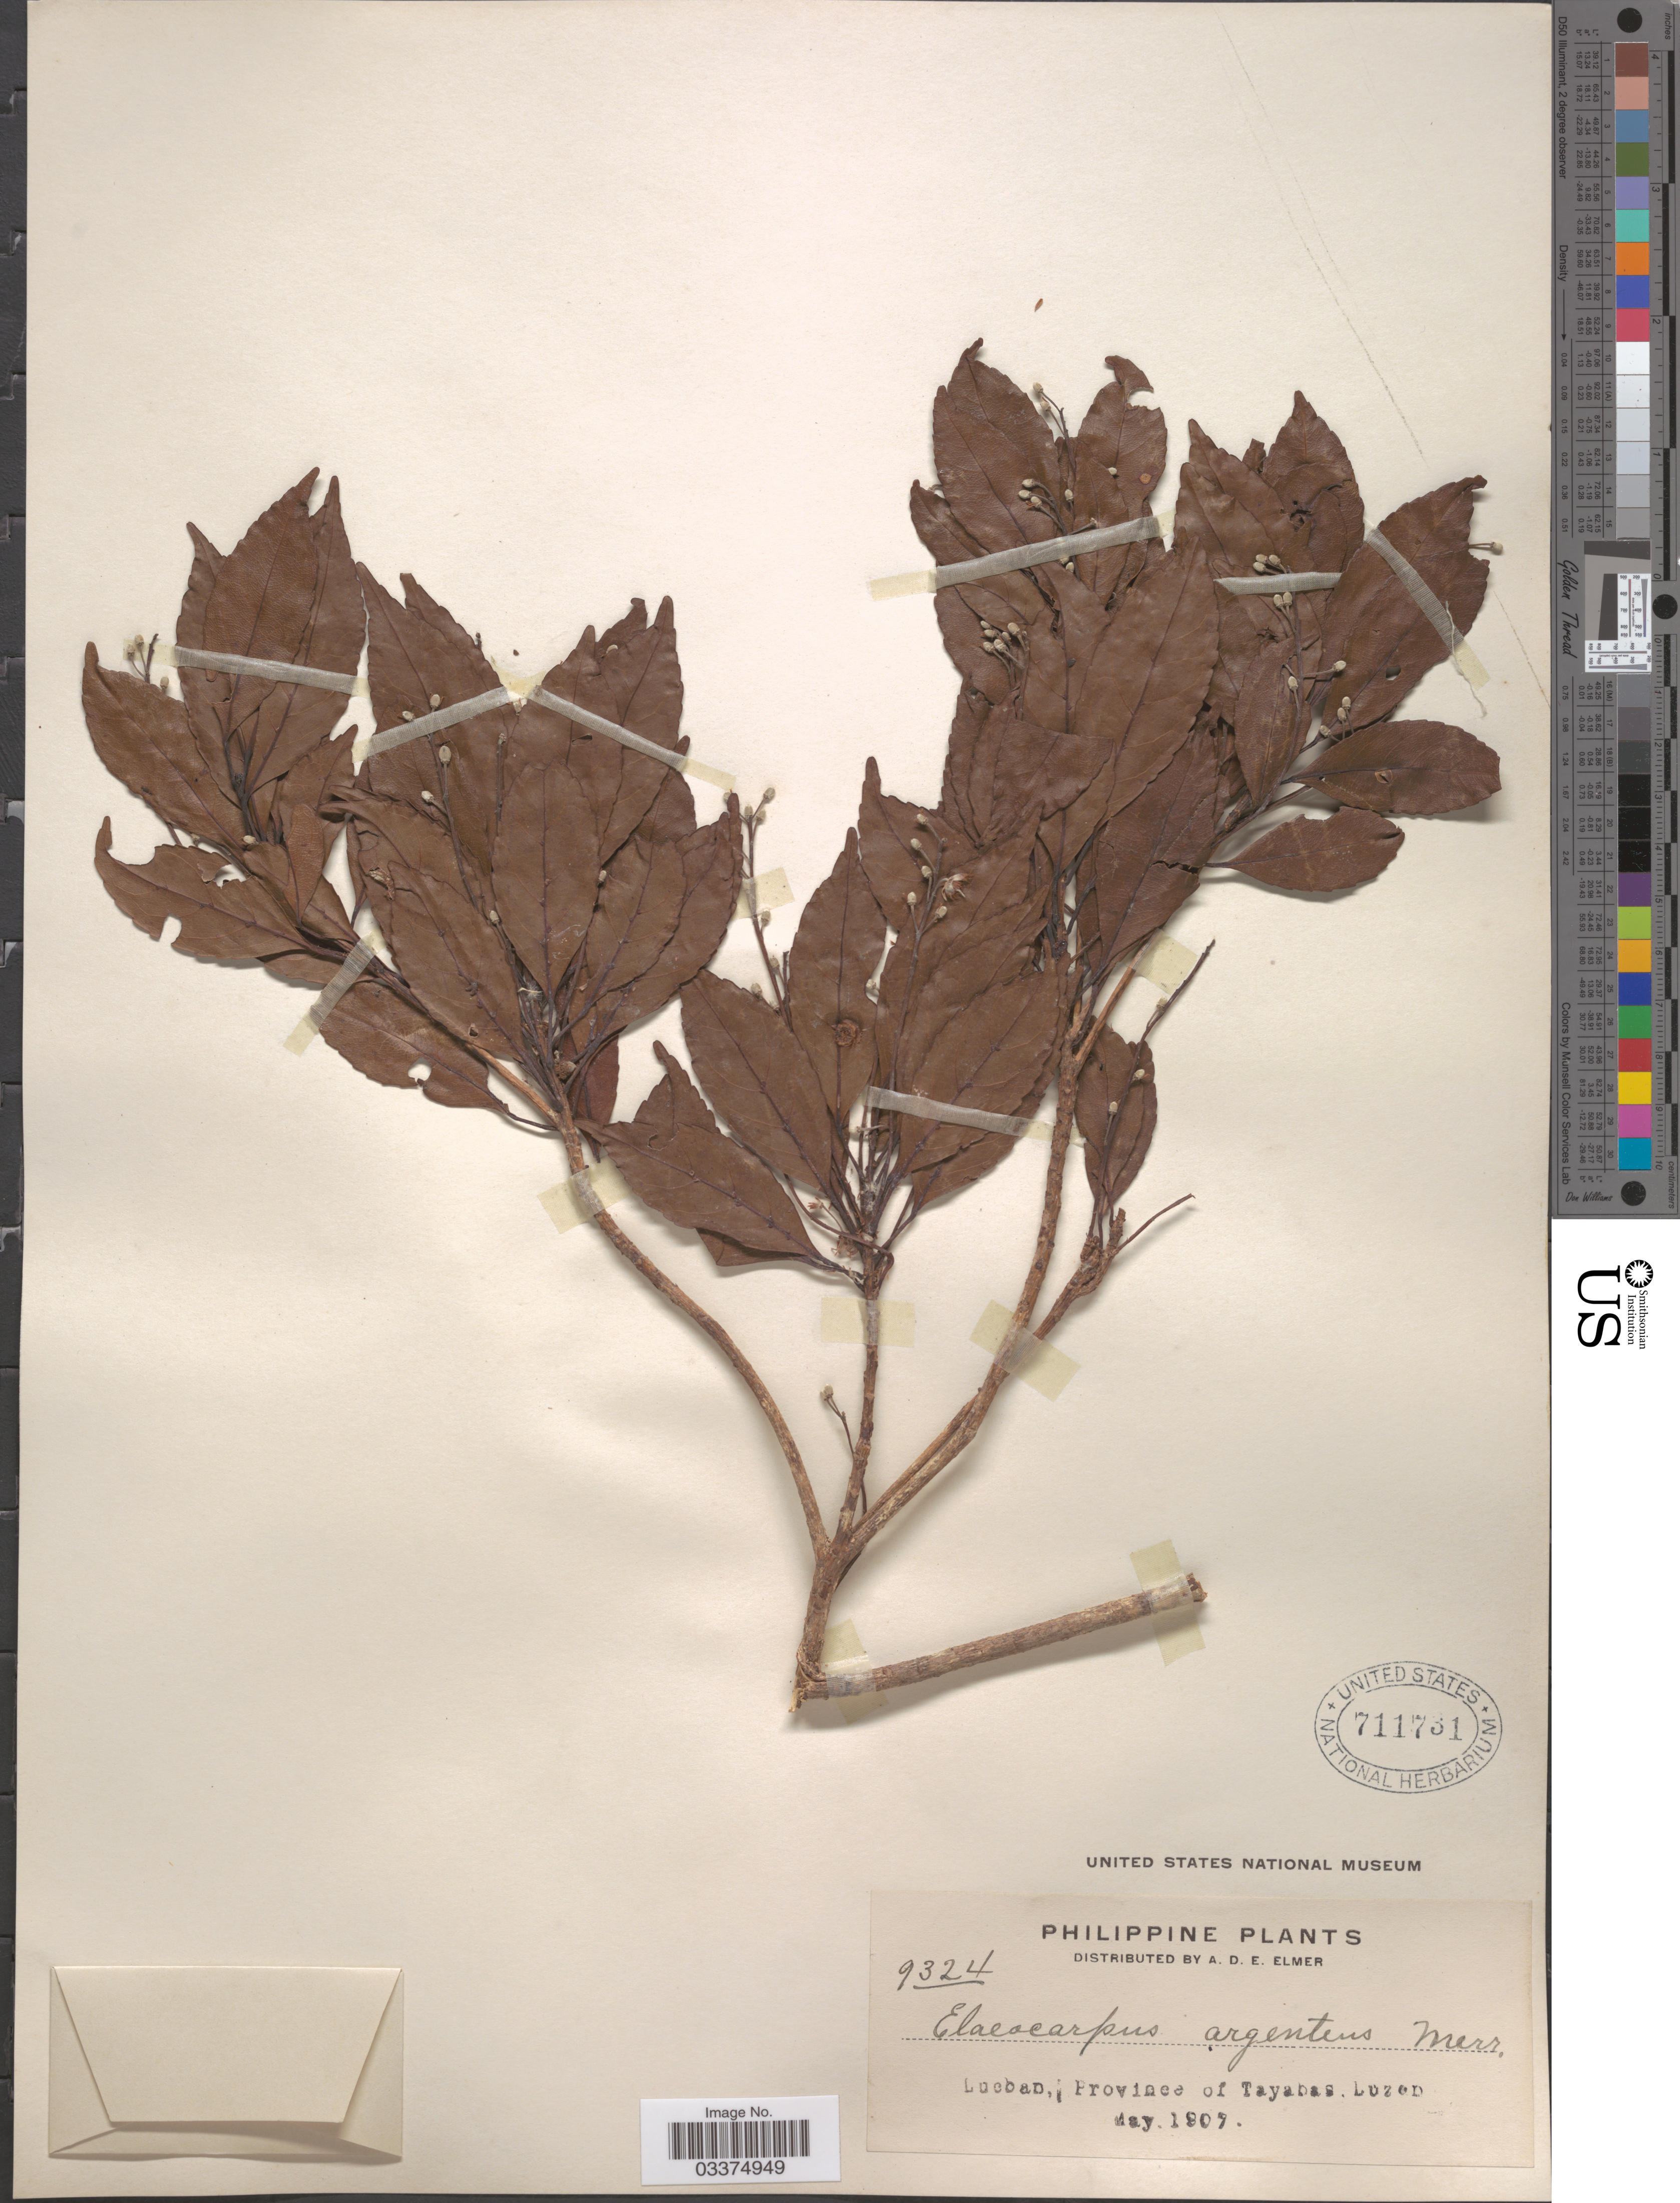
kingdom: Plantae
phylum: Tracheophyta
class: Magnoliopsida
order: Oxalidales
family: Elaeocarpaceae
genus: Elaeocarpus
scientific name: Elaeocarpus argenteus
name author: Merr.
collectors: A. D. E. Elmer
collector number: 9324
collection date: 1907-05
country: Philippines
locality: Lucban, Province of Tayabas, Luzon.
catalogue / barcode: US 711731